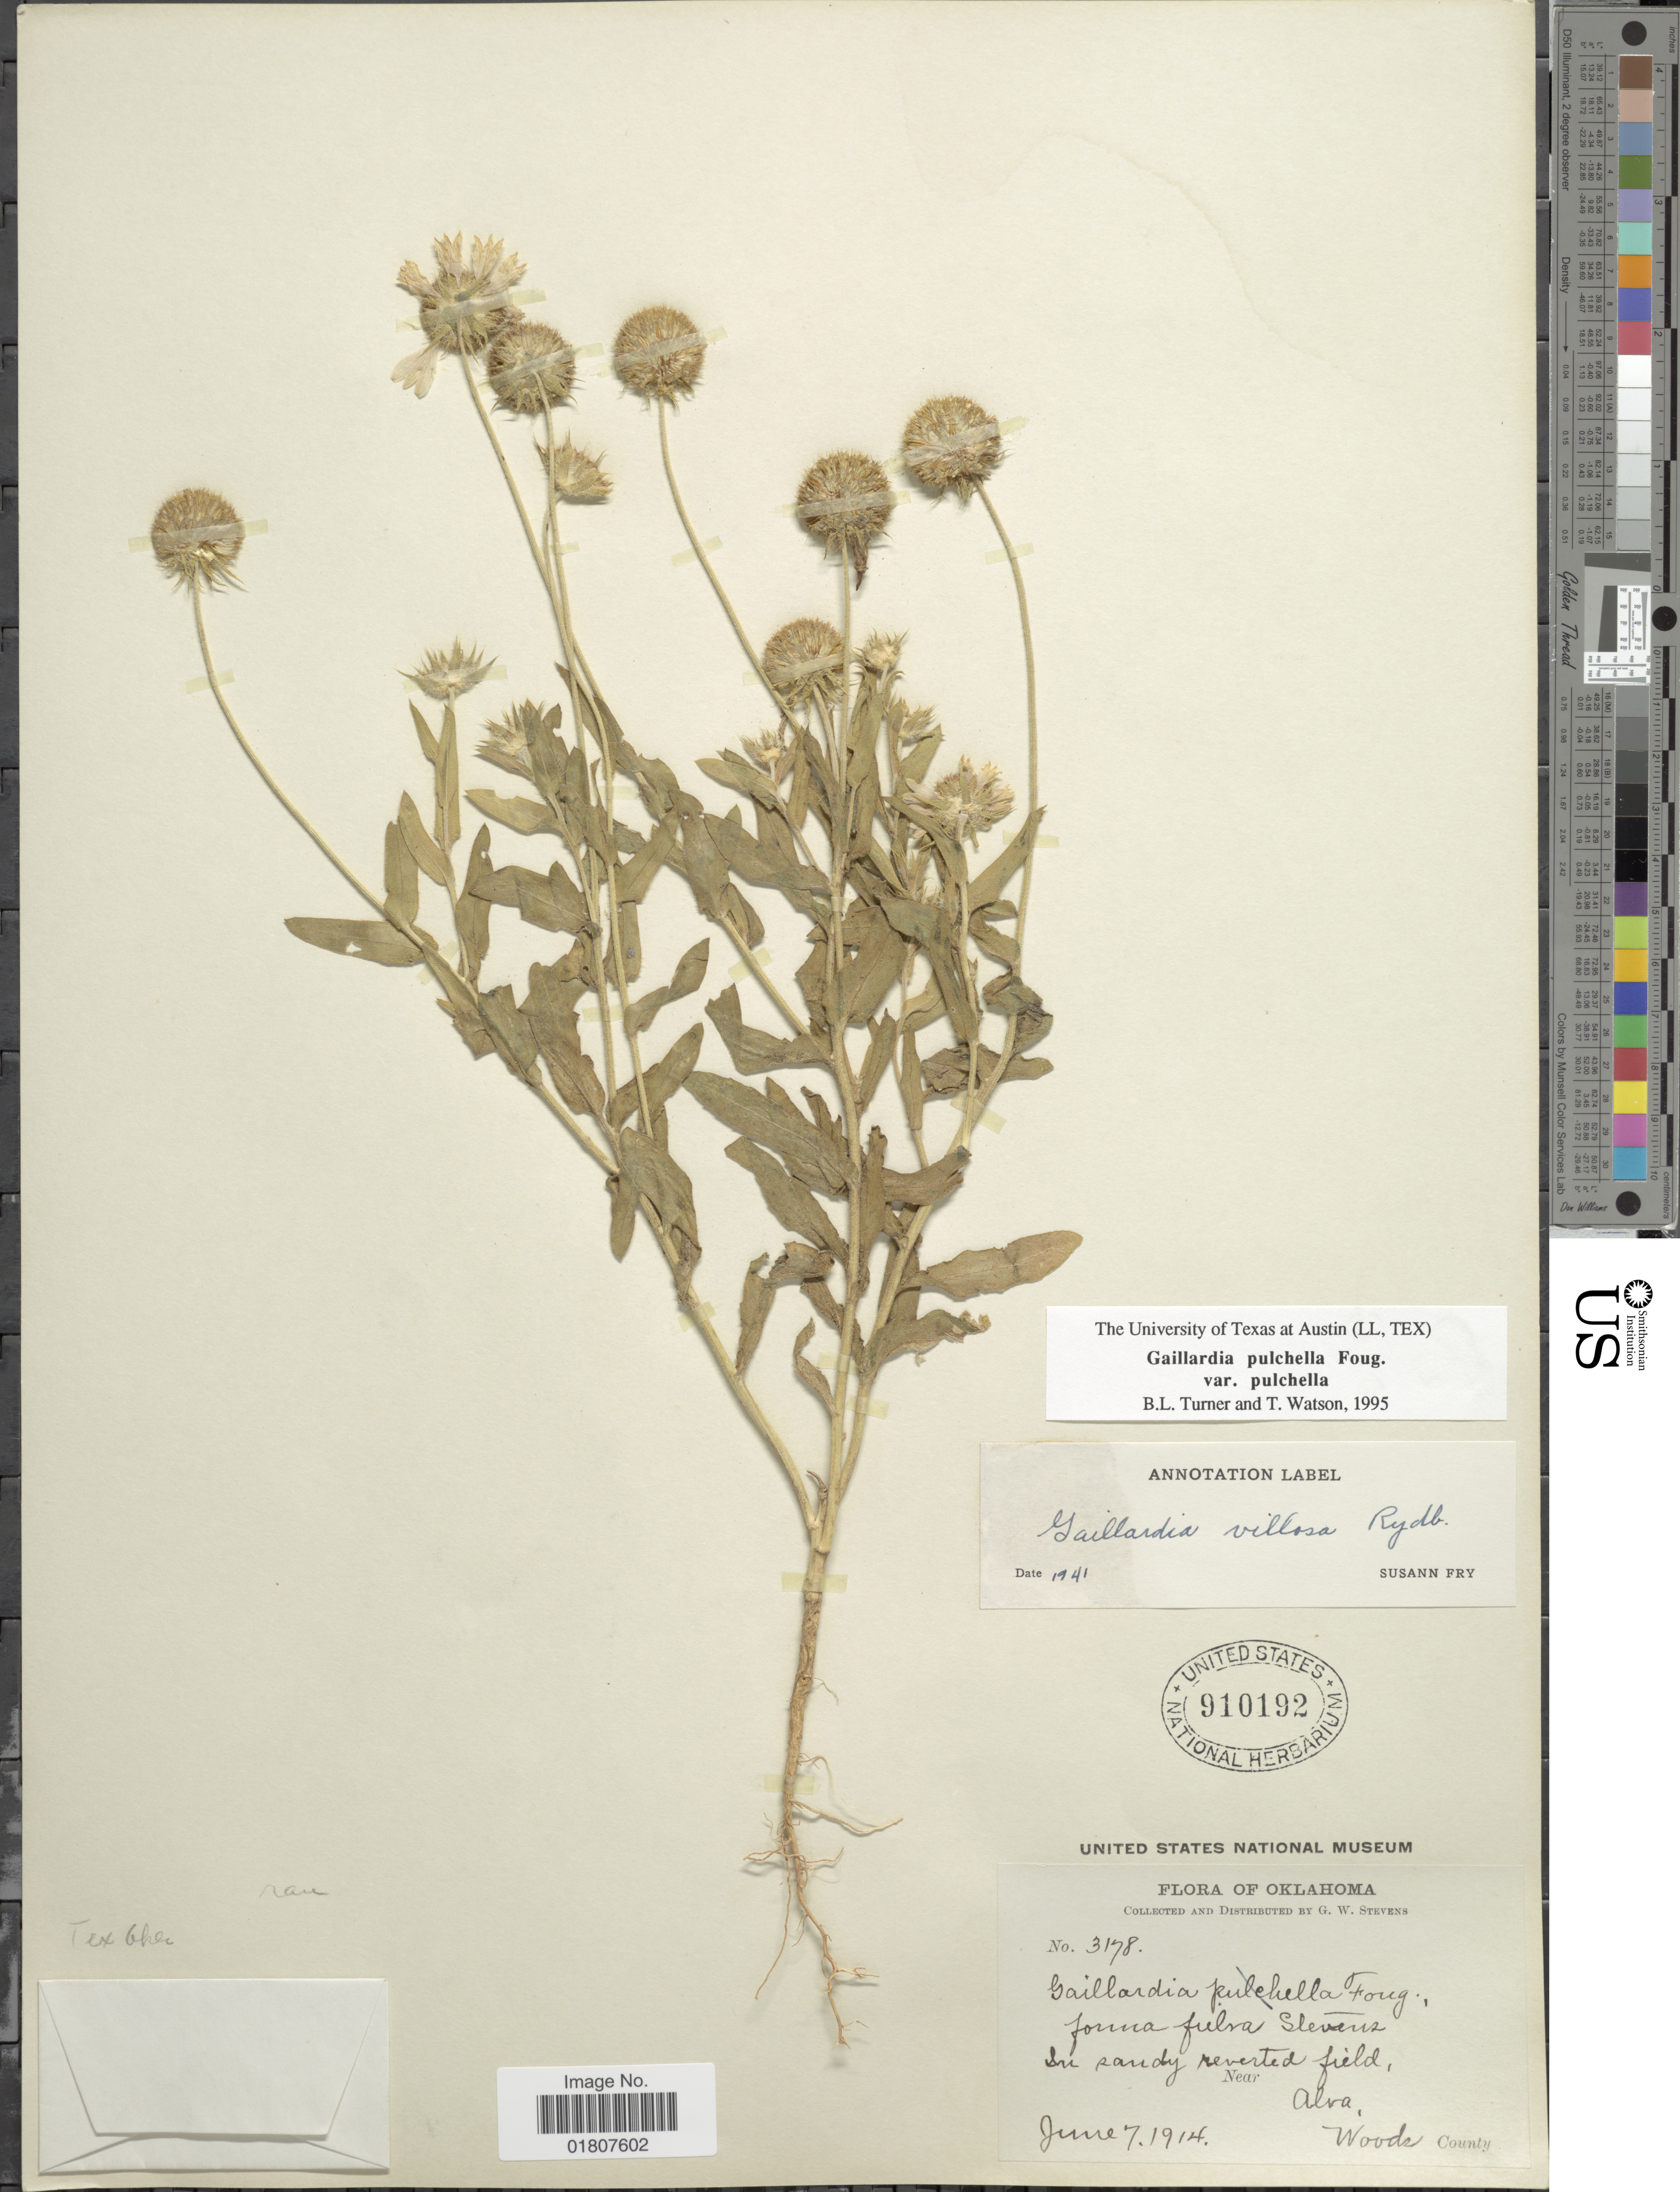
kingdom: Plantae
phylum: Tracheophyta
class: Magnoliopsida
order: Asterales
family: Asteraceae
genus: Gaillardia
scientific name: Gaillardia pulchella var. pulchella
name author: Foug.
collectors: G. W. Stevens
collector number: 3178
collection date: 1914-06-07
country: United States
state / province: Oklahoma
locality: In sandy reverted field, Near Alva, Woods County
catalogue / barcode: US 910192